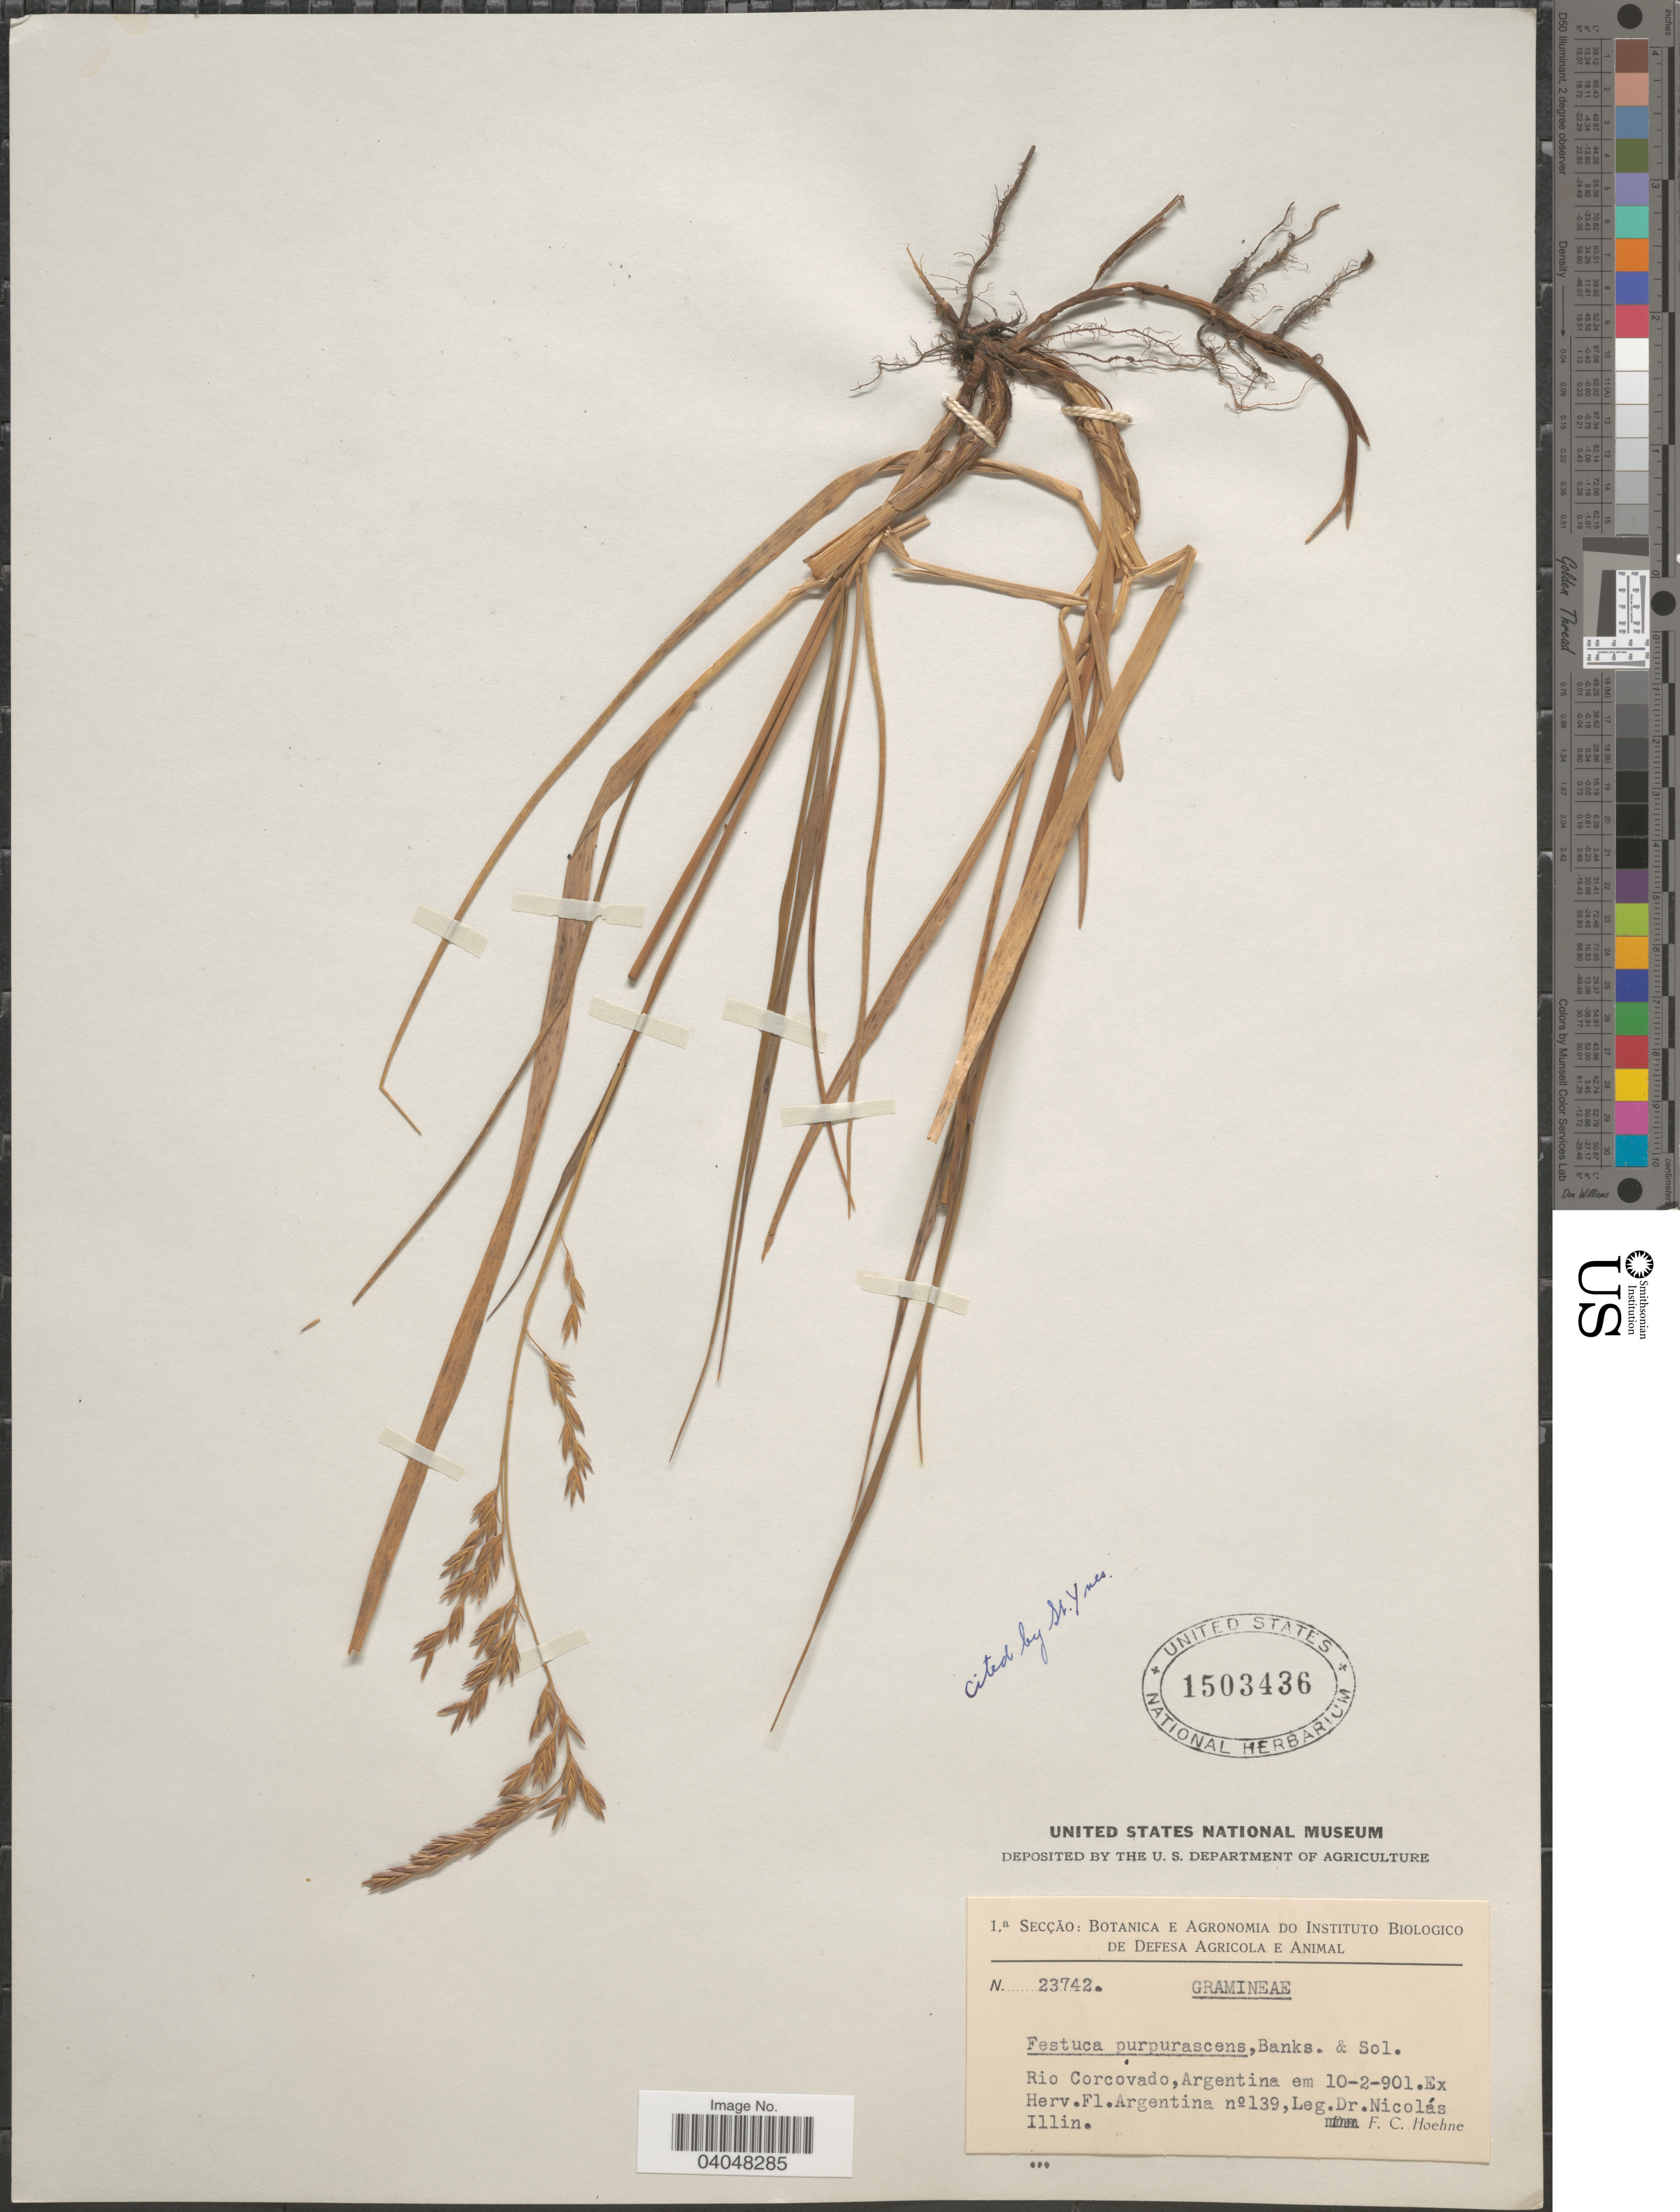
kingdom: Plantae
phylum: Tracheophyta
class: Liliopsida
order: Poales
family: Poaceae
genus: Festuca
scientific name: Festuca purpurascens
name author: Banks & Sol. ex Hook. f.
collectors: N. Illin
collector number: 139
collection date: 1901-02-10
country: Argentina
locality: Rio Corcovado.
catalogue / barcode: US 1503436